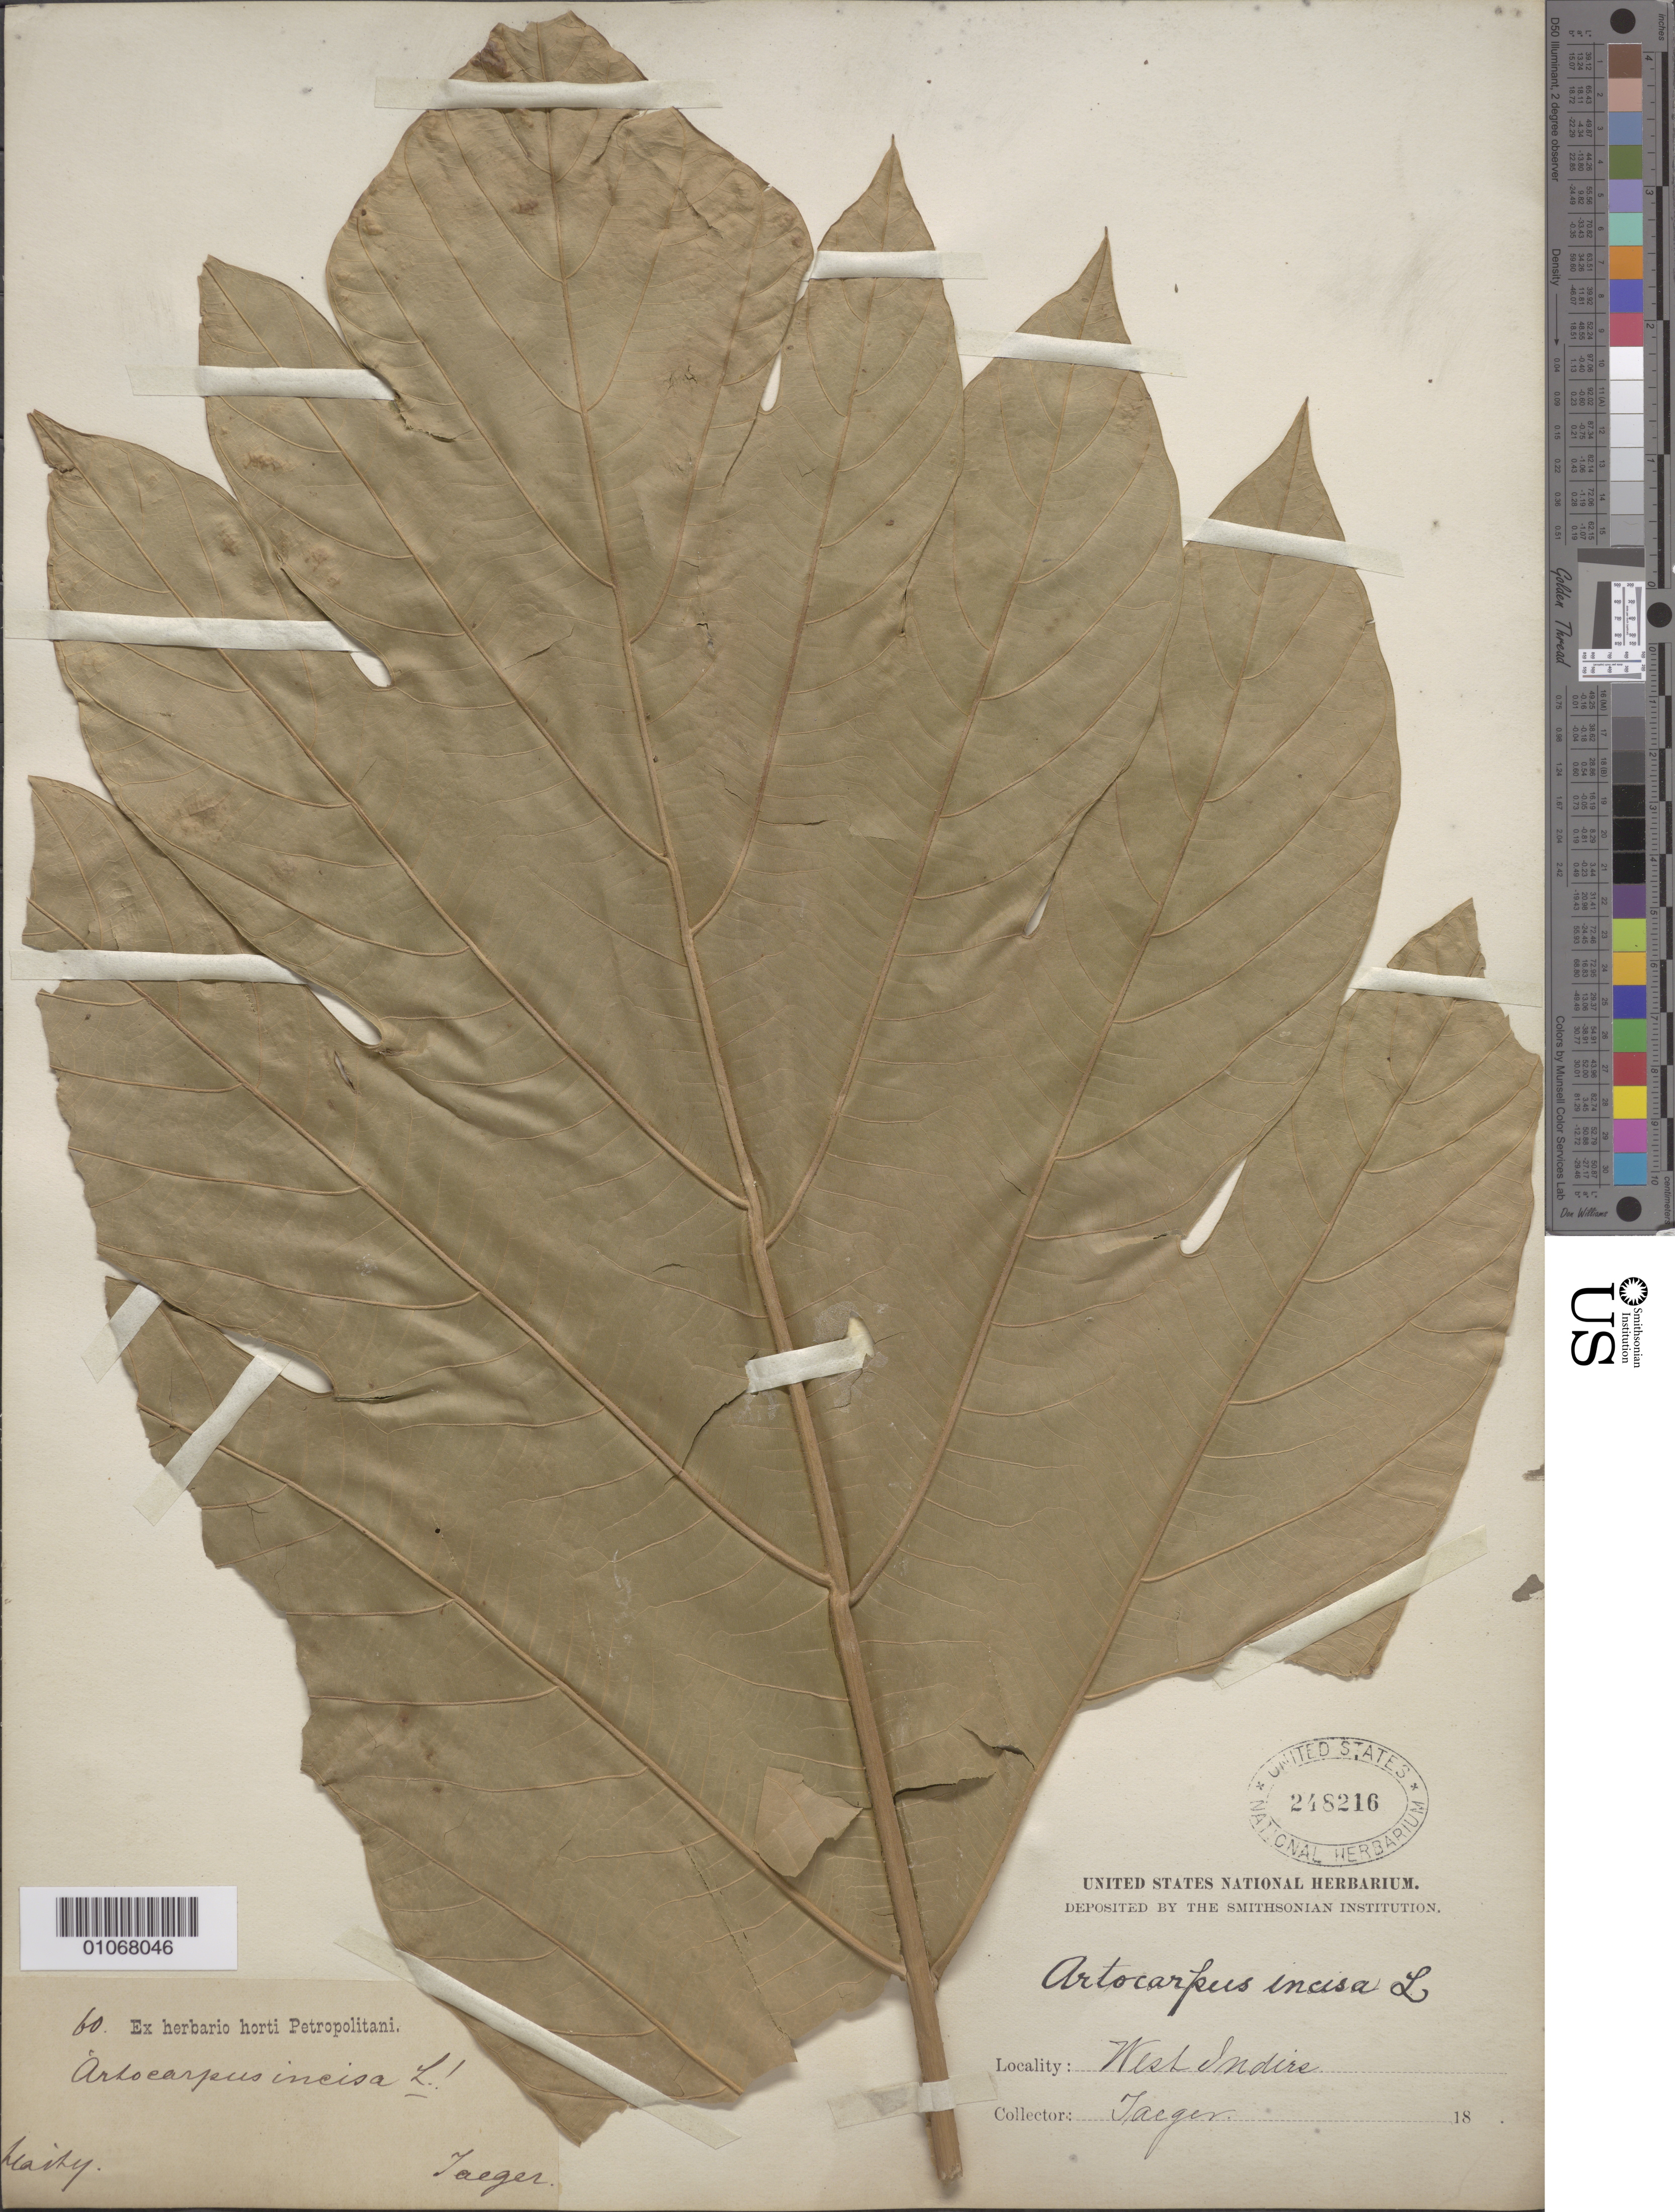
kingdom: Plantae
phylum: Tracheophyta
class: Magnoliopsida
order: Rosales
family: Moraceae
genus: Artocarpus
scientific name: Artocarpus incisus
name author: (Thunb.) L. f.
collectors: -. Jaeger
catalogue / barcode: US 248216